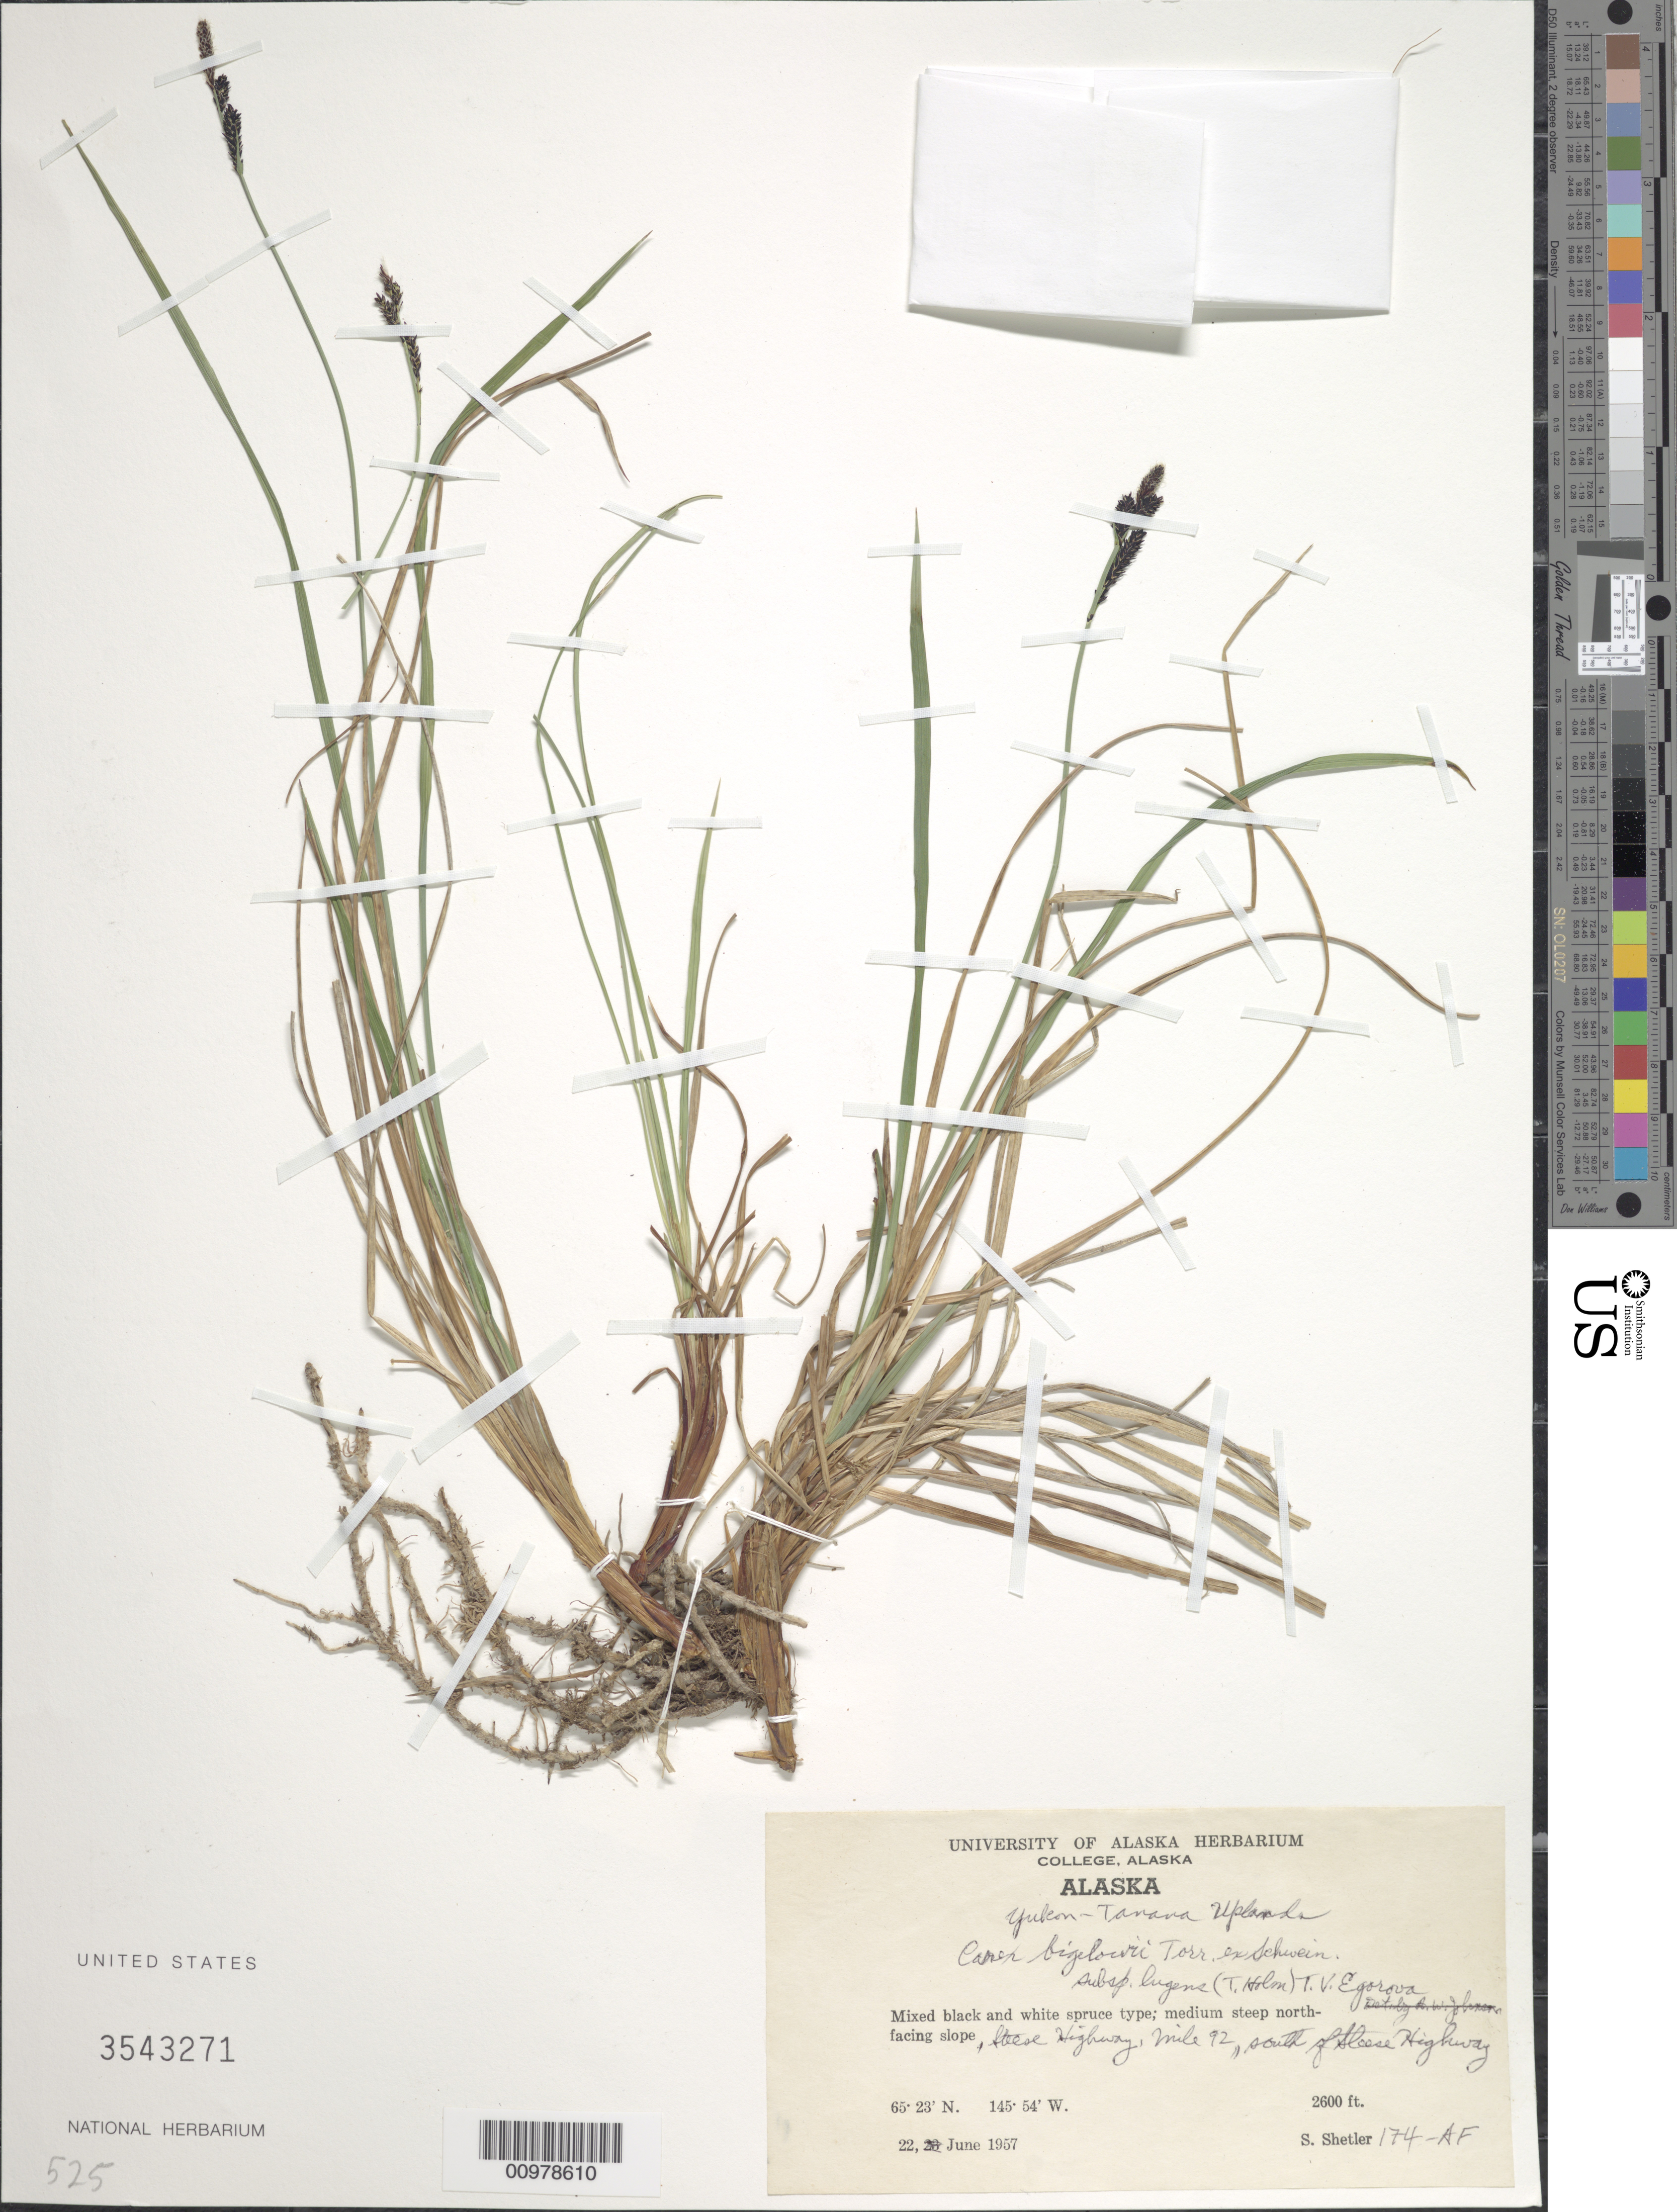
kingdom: Plantae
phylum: Tracheophyta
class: Liliopsida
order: Poales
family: Cyperaceae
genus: Carex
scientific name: Carex bigelowii subsp. lugens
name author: (Holm) T.V. Egorova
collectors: S. Shetler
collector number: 174-AF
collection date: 1957-06-22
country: United States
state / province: Alaska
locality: Yukon-Tanana Uplands. Medium steep northfacing slope, Steese Highway, Mile 92, south of Steese Highway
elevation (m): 792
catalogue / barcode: US 3543271